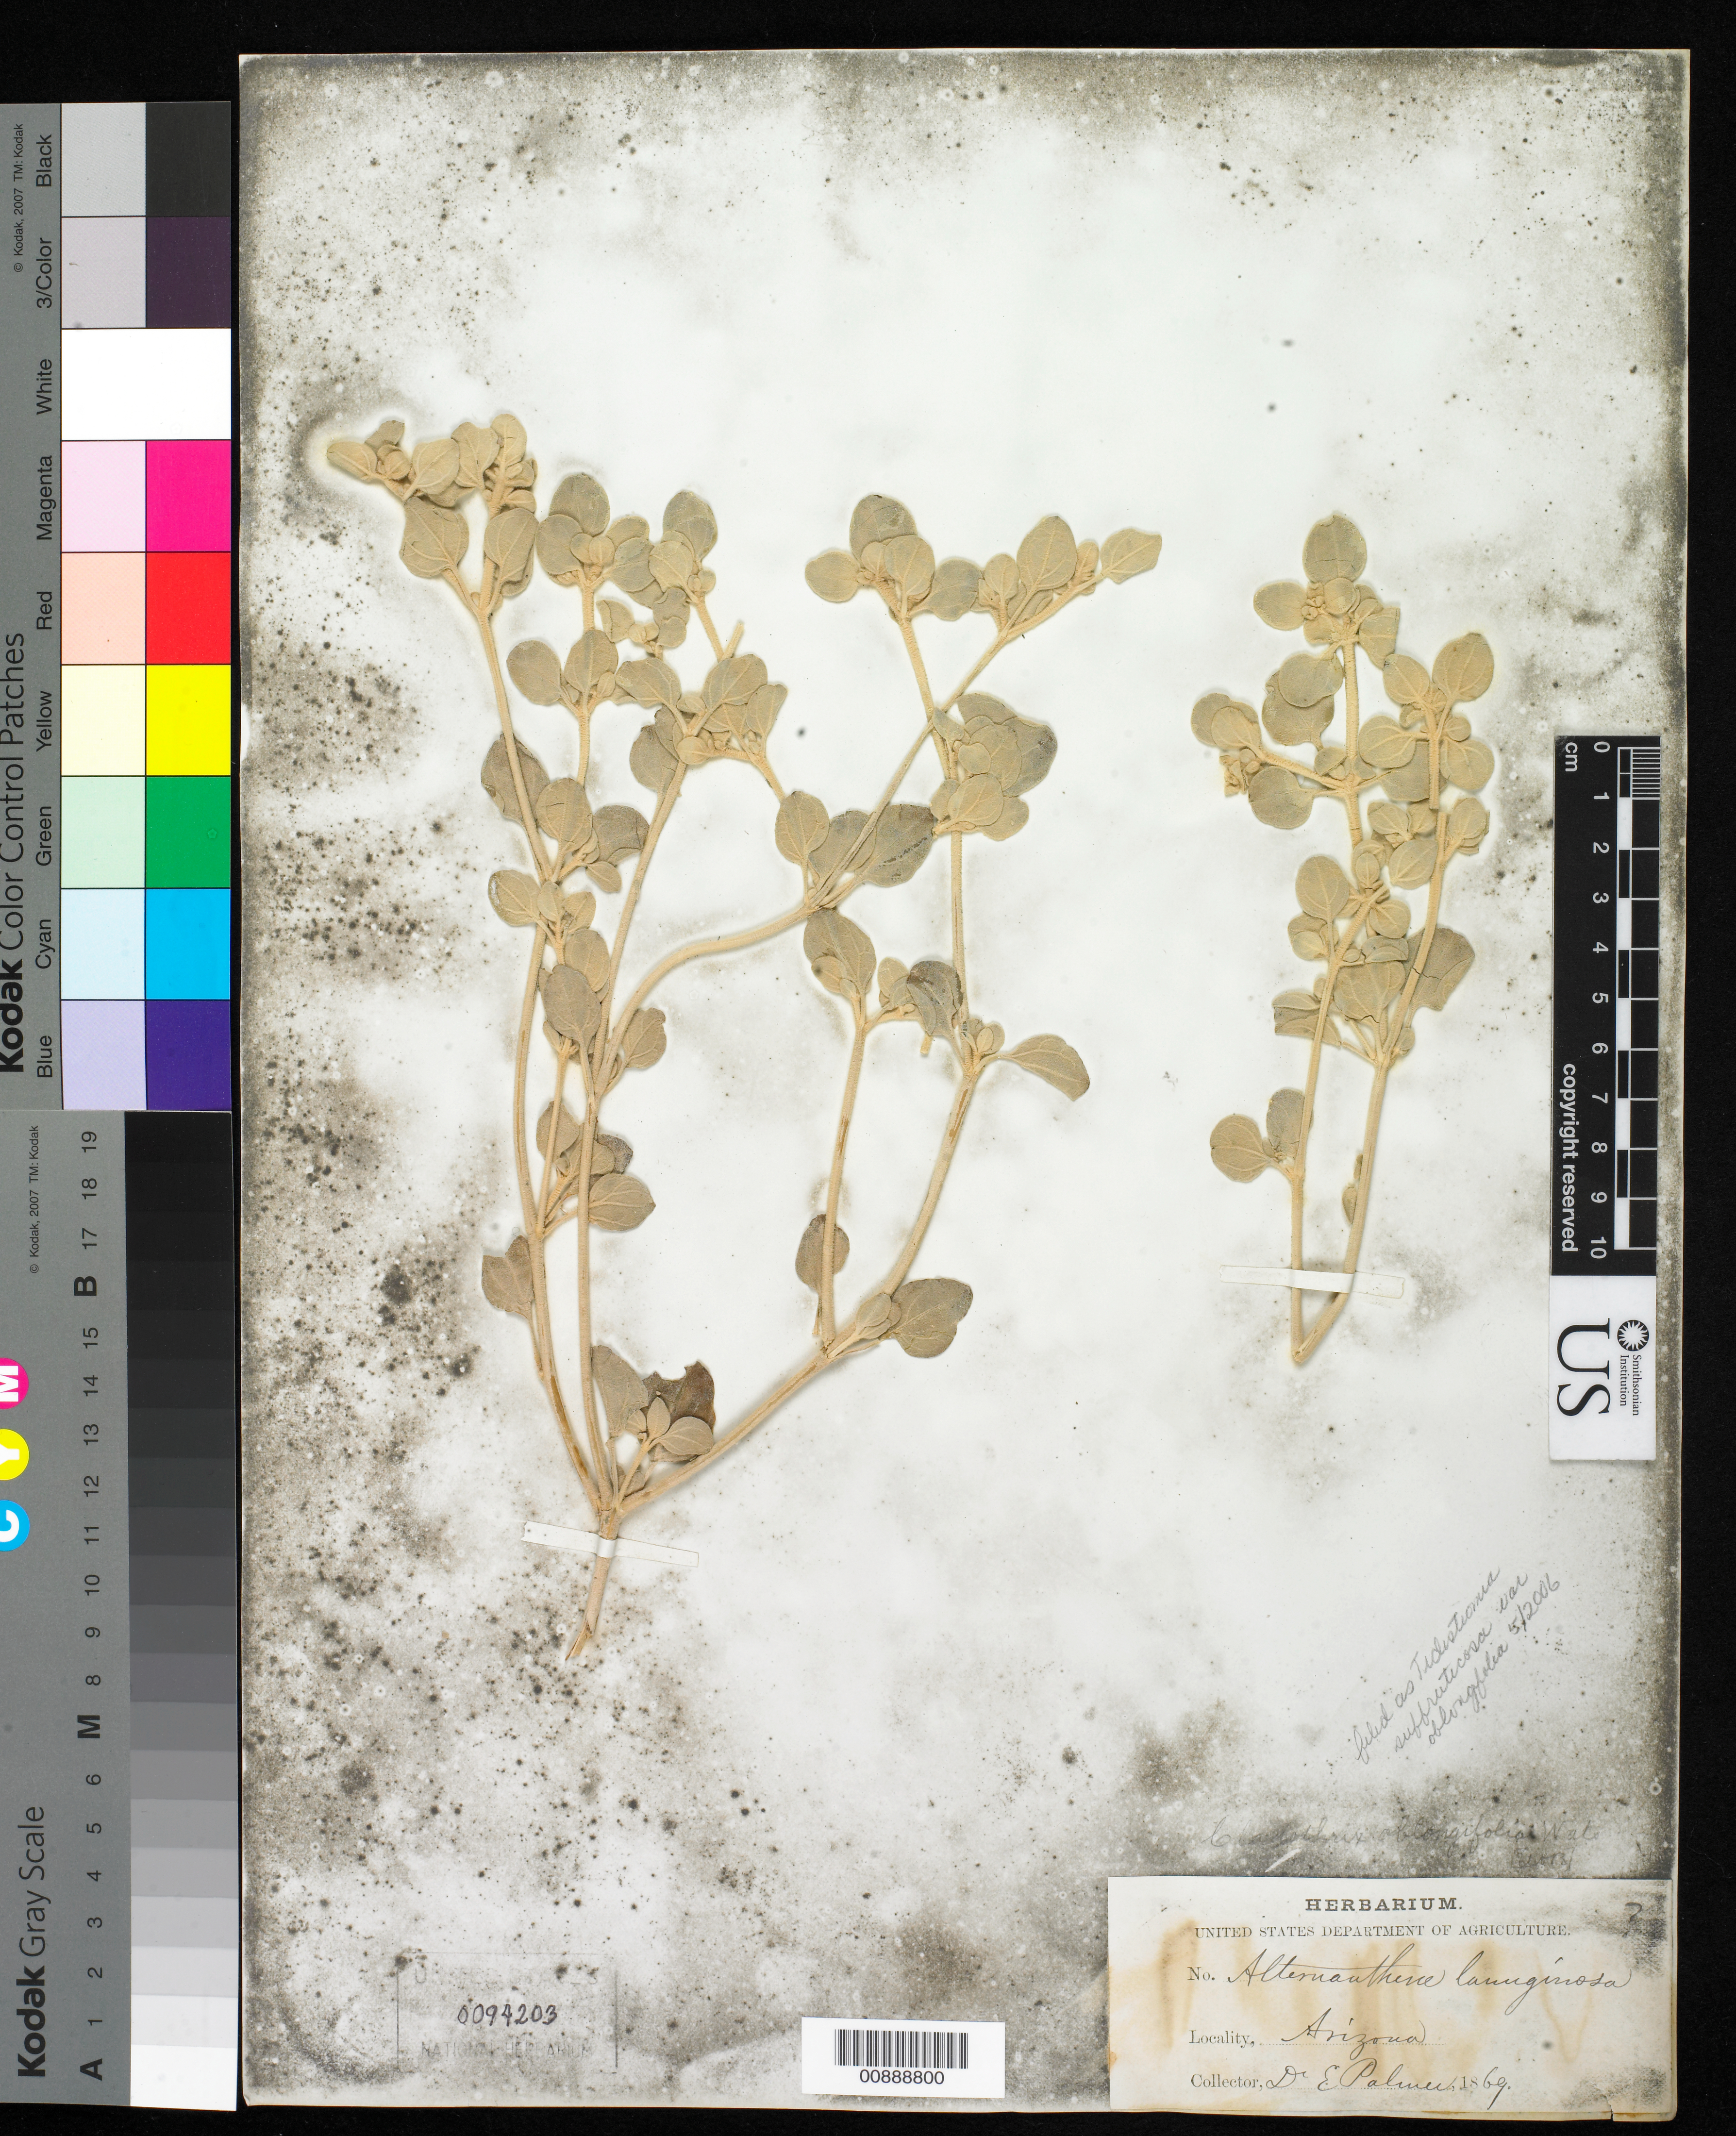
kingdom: Plantae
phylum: Tracheophyta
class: Magnoliopsida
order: Caryophyllales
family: Amaranthaceae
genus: Tidestromia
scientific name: Tidestromia suffruticosa var. oblongifolia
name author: (S. Watson) Sánch. Pino & Flores Olv.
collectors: E. Palmer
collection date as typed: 1869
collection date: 1869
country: United States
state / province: Arizona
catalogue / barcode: US 94203